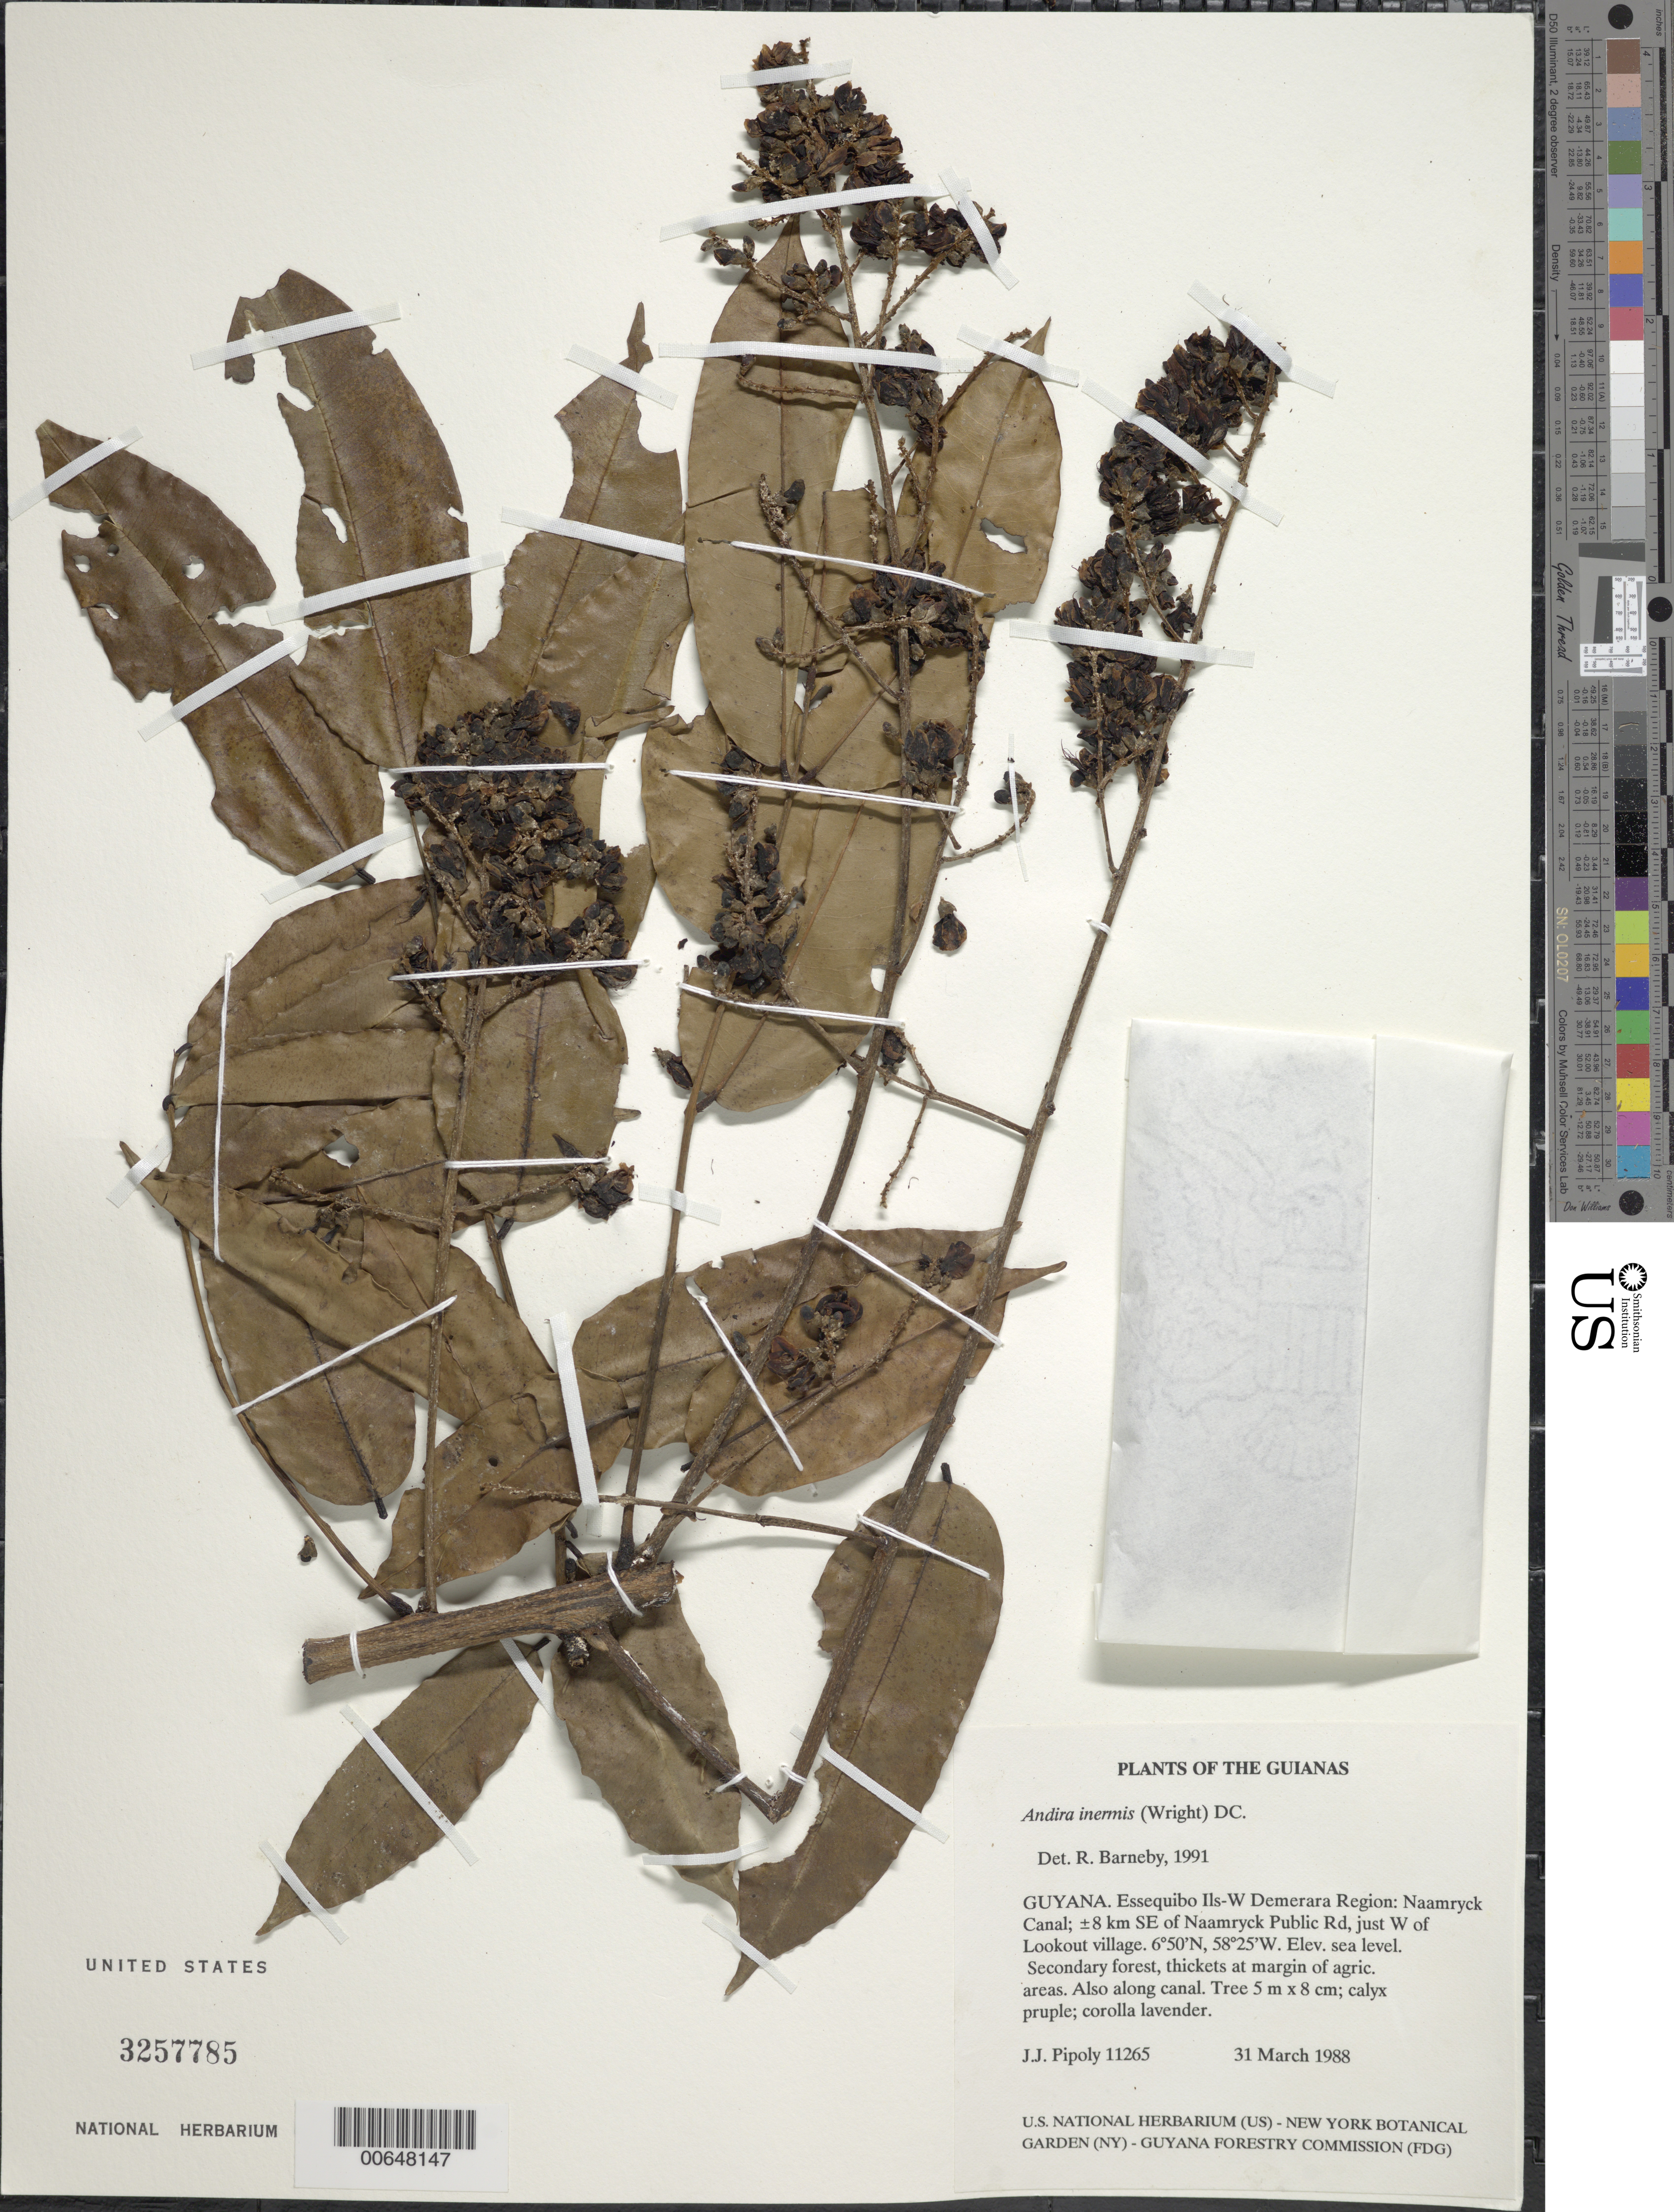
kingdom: Plantae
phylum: Tracheophyta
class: Magnoliopsida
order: Fabales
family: Fabaceae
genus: Andira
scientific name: Andira inermis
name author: (W. Wright) Kunth ex DC.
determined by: Barneby, Rupert C., (NY)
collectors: J. J. Pipoly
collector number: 11265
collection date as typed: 31 March 1987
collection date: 1987-03-31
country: Guyana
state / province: Essequibo Isl-W. Demerara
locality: Naamryck Canal; ±8 km SE of Naamryck Public Rd, just W of Lookout village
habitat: Secondary forest, thickets at margin of agric. areas. Also along canal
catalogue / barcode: US 3257785